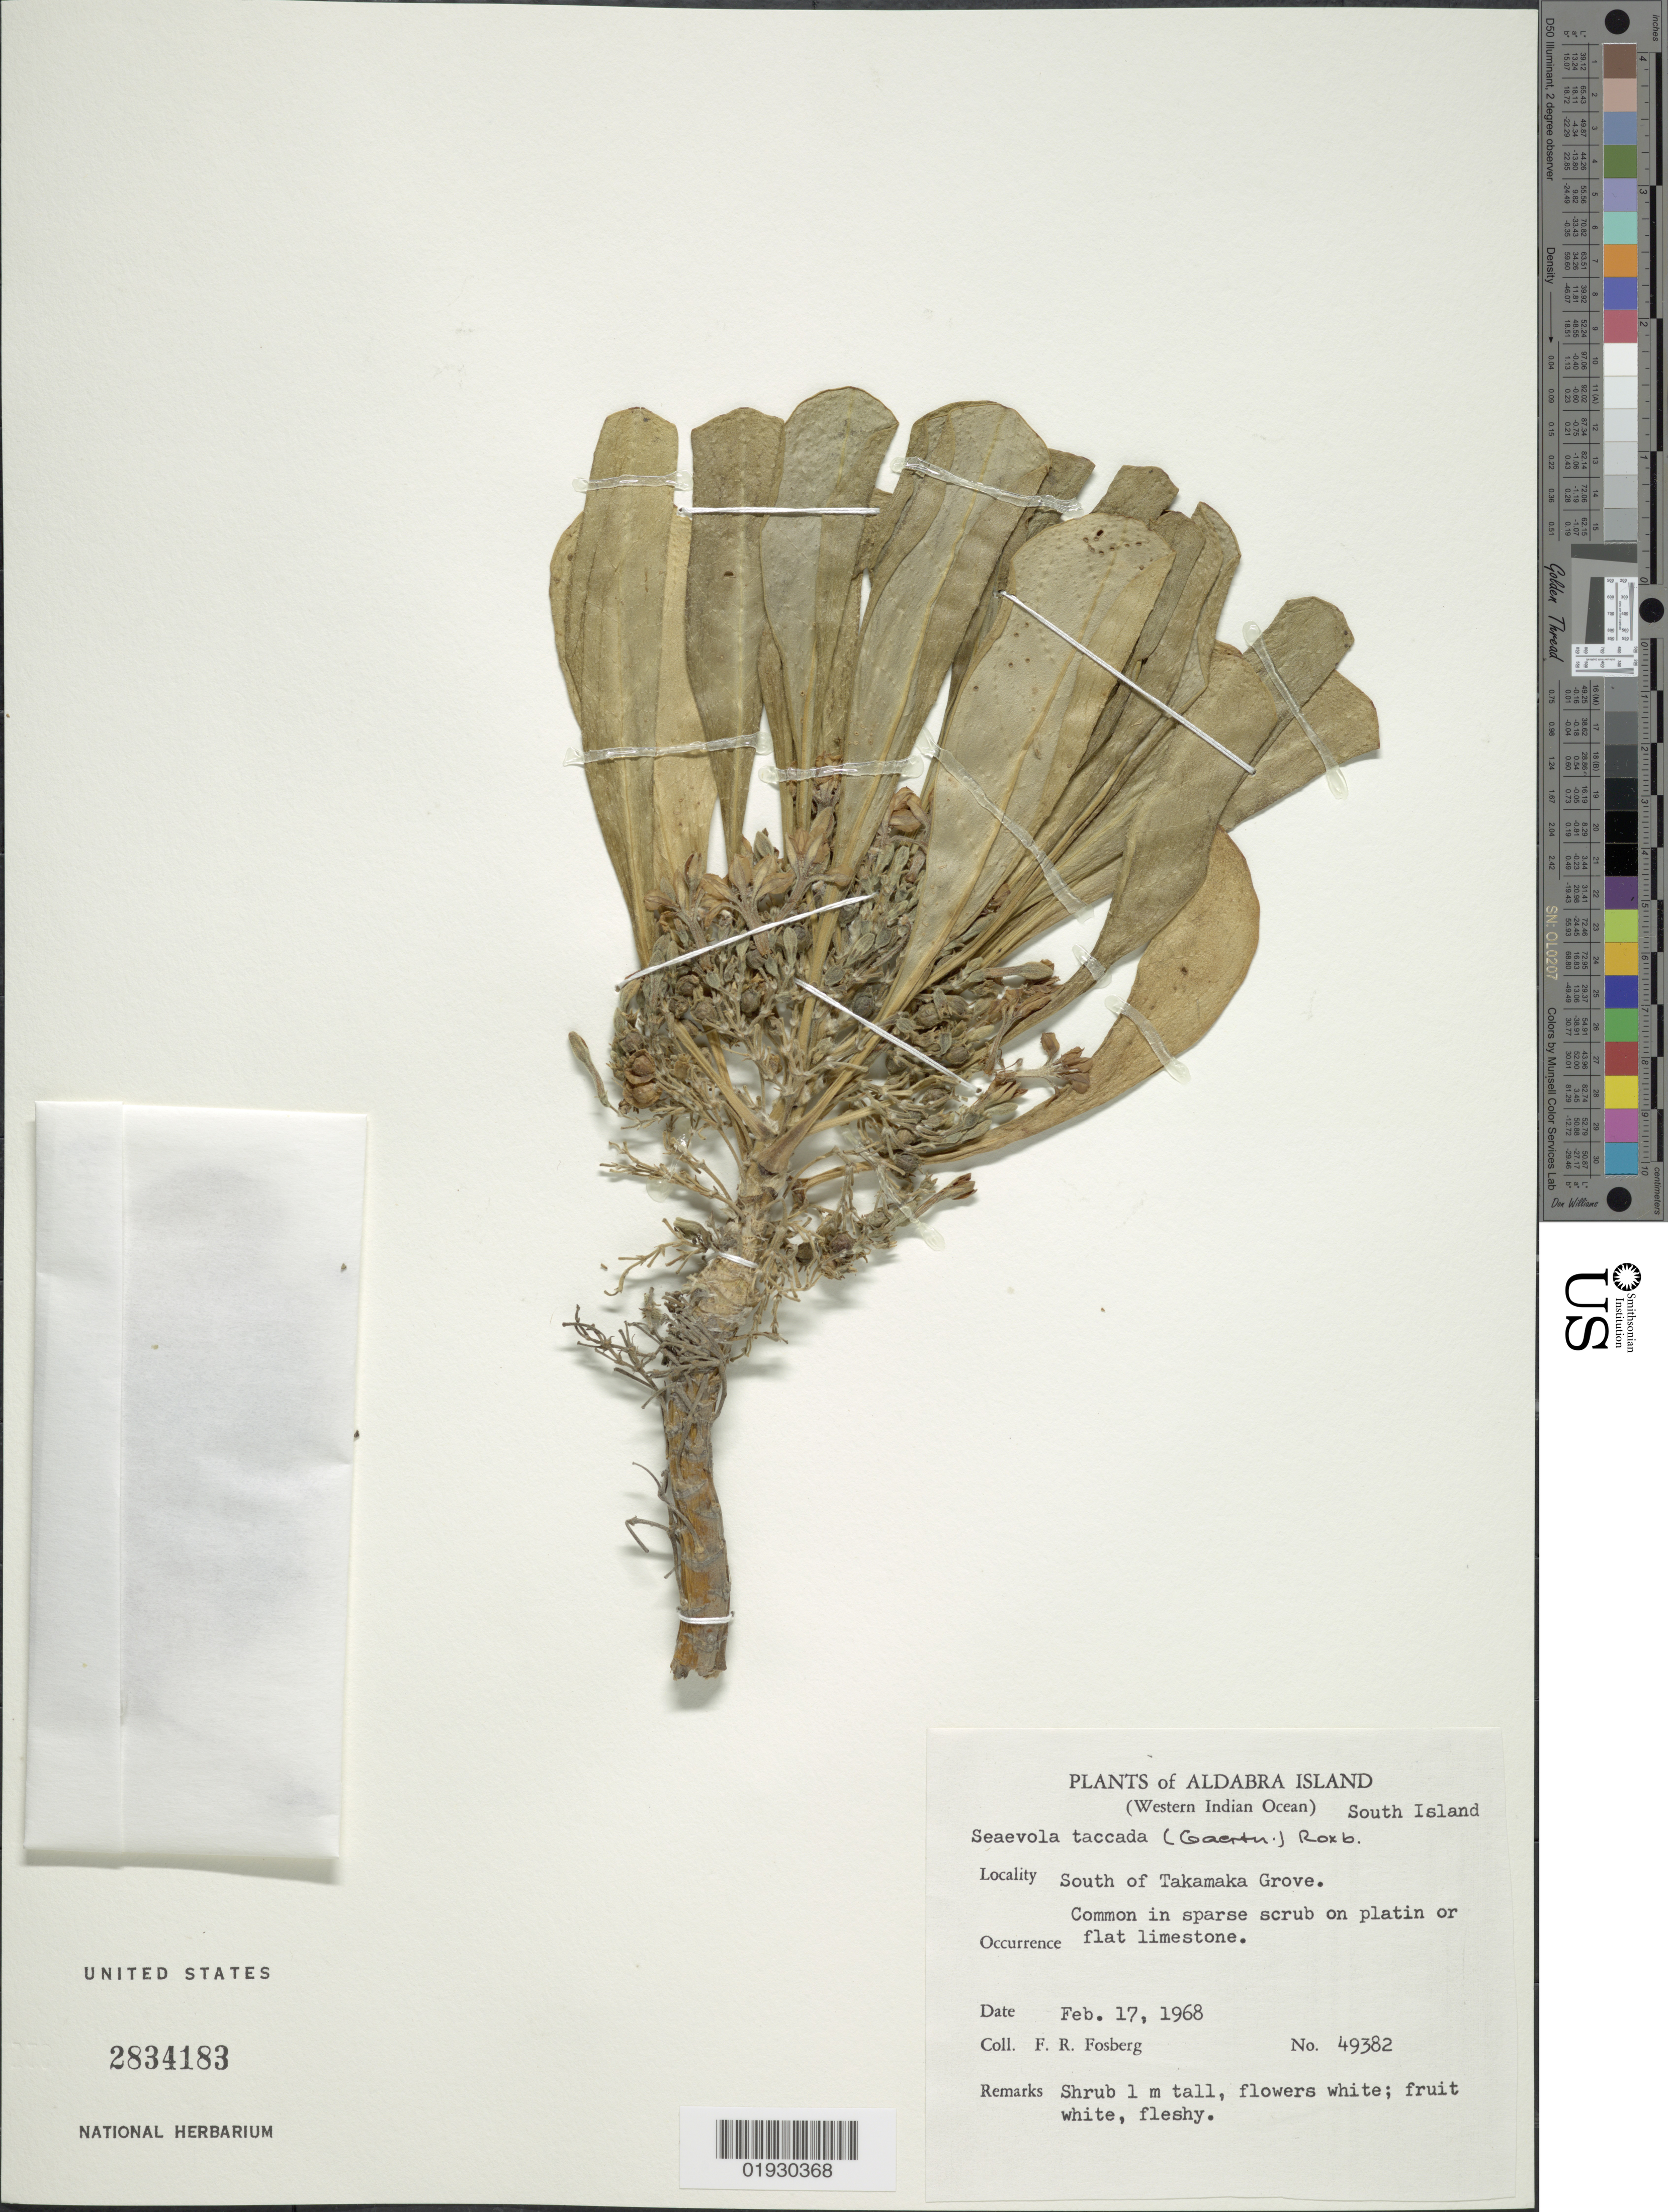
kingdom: Plantae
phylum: Tracheophyta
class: Magnoliopsida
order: Asterales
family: Goodeniaceae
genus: Scaevola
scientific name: Scaevola taccada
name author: (Gaertn.) Roxb.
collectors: F. R. Fosberg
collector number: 49382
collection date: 1968-02-17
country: Seychelles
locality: Aldabra Island. (Western Indian Ocean). South Island. South of Takamaka Grove.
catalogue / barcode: US 2834183